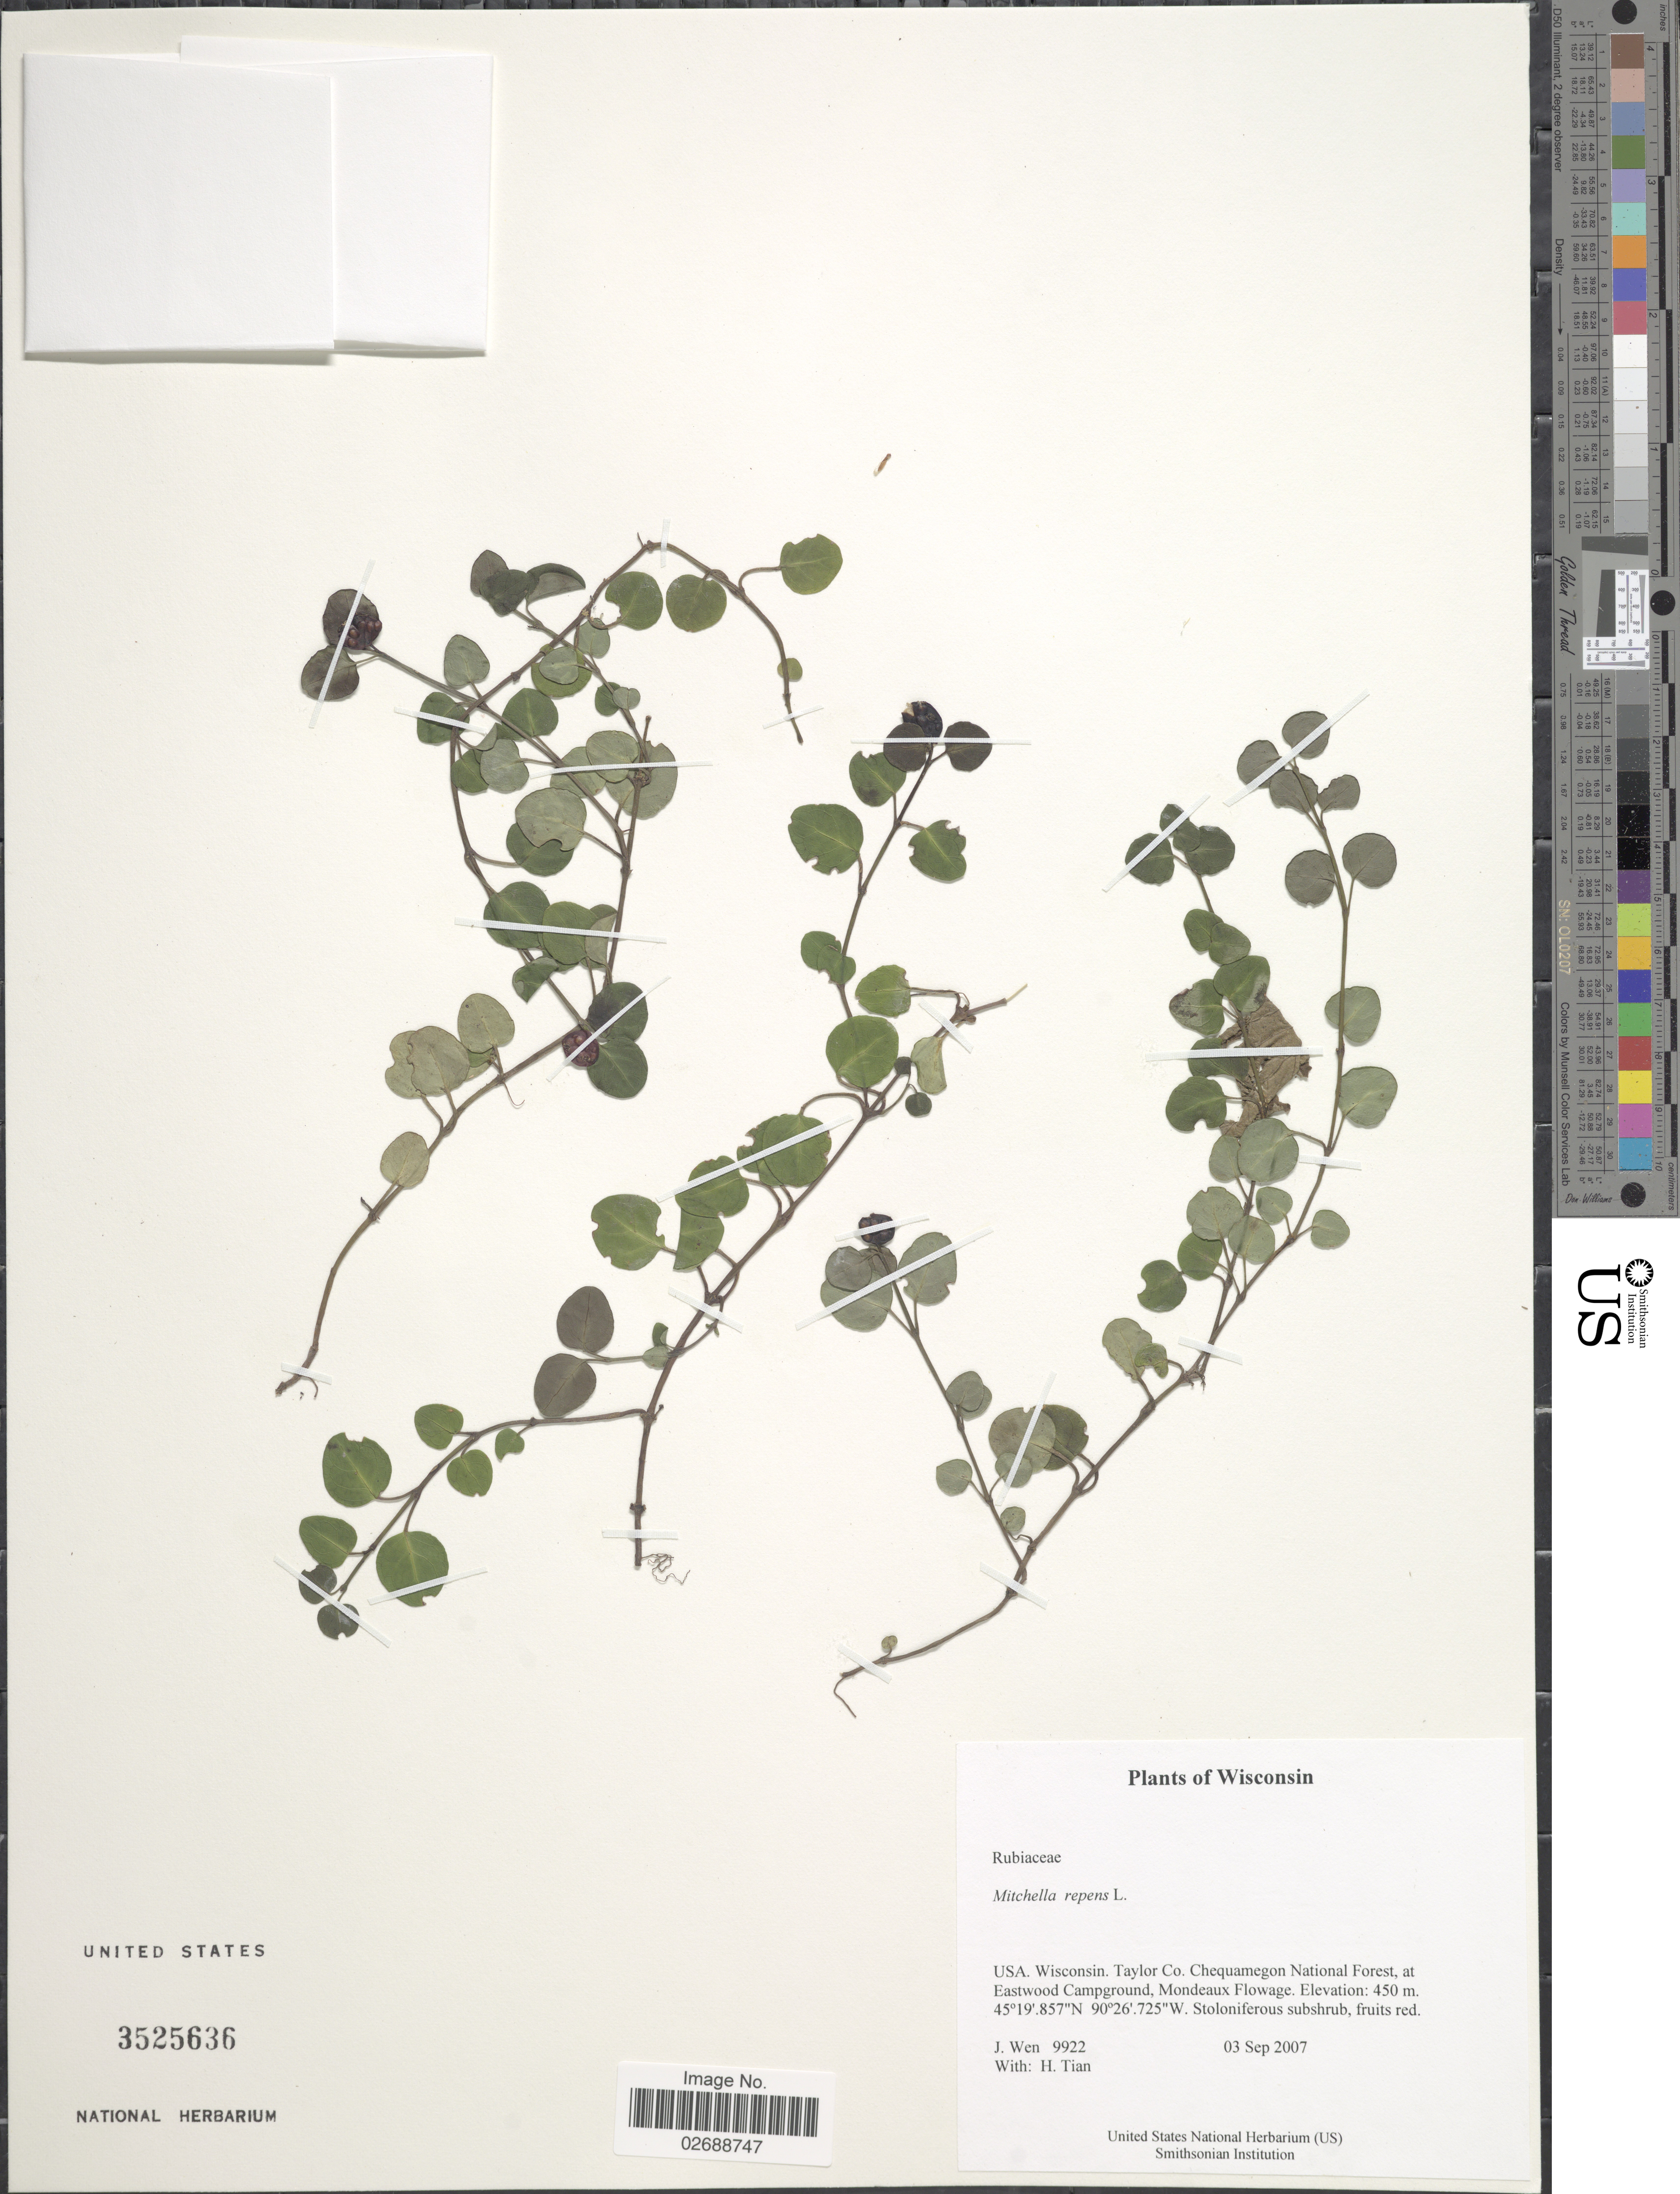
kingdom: Plantae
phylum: Tracheophyta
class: Magnoliopsida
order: Gentianales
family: Rubiaceae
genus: Mitchella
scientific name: Mitchella repens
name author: L.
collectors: J. Wen & H. Tian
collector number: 9922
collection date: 2007-09-03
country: United States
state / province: Wisconsin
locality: Taylor Co. Chequamegon National Forest, at Eastwood Campground, Mondeaux Flowage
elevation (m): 450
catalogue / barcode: US 3525636